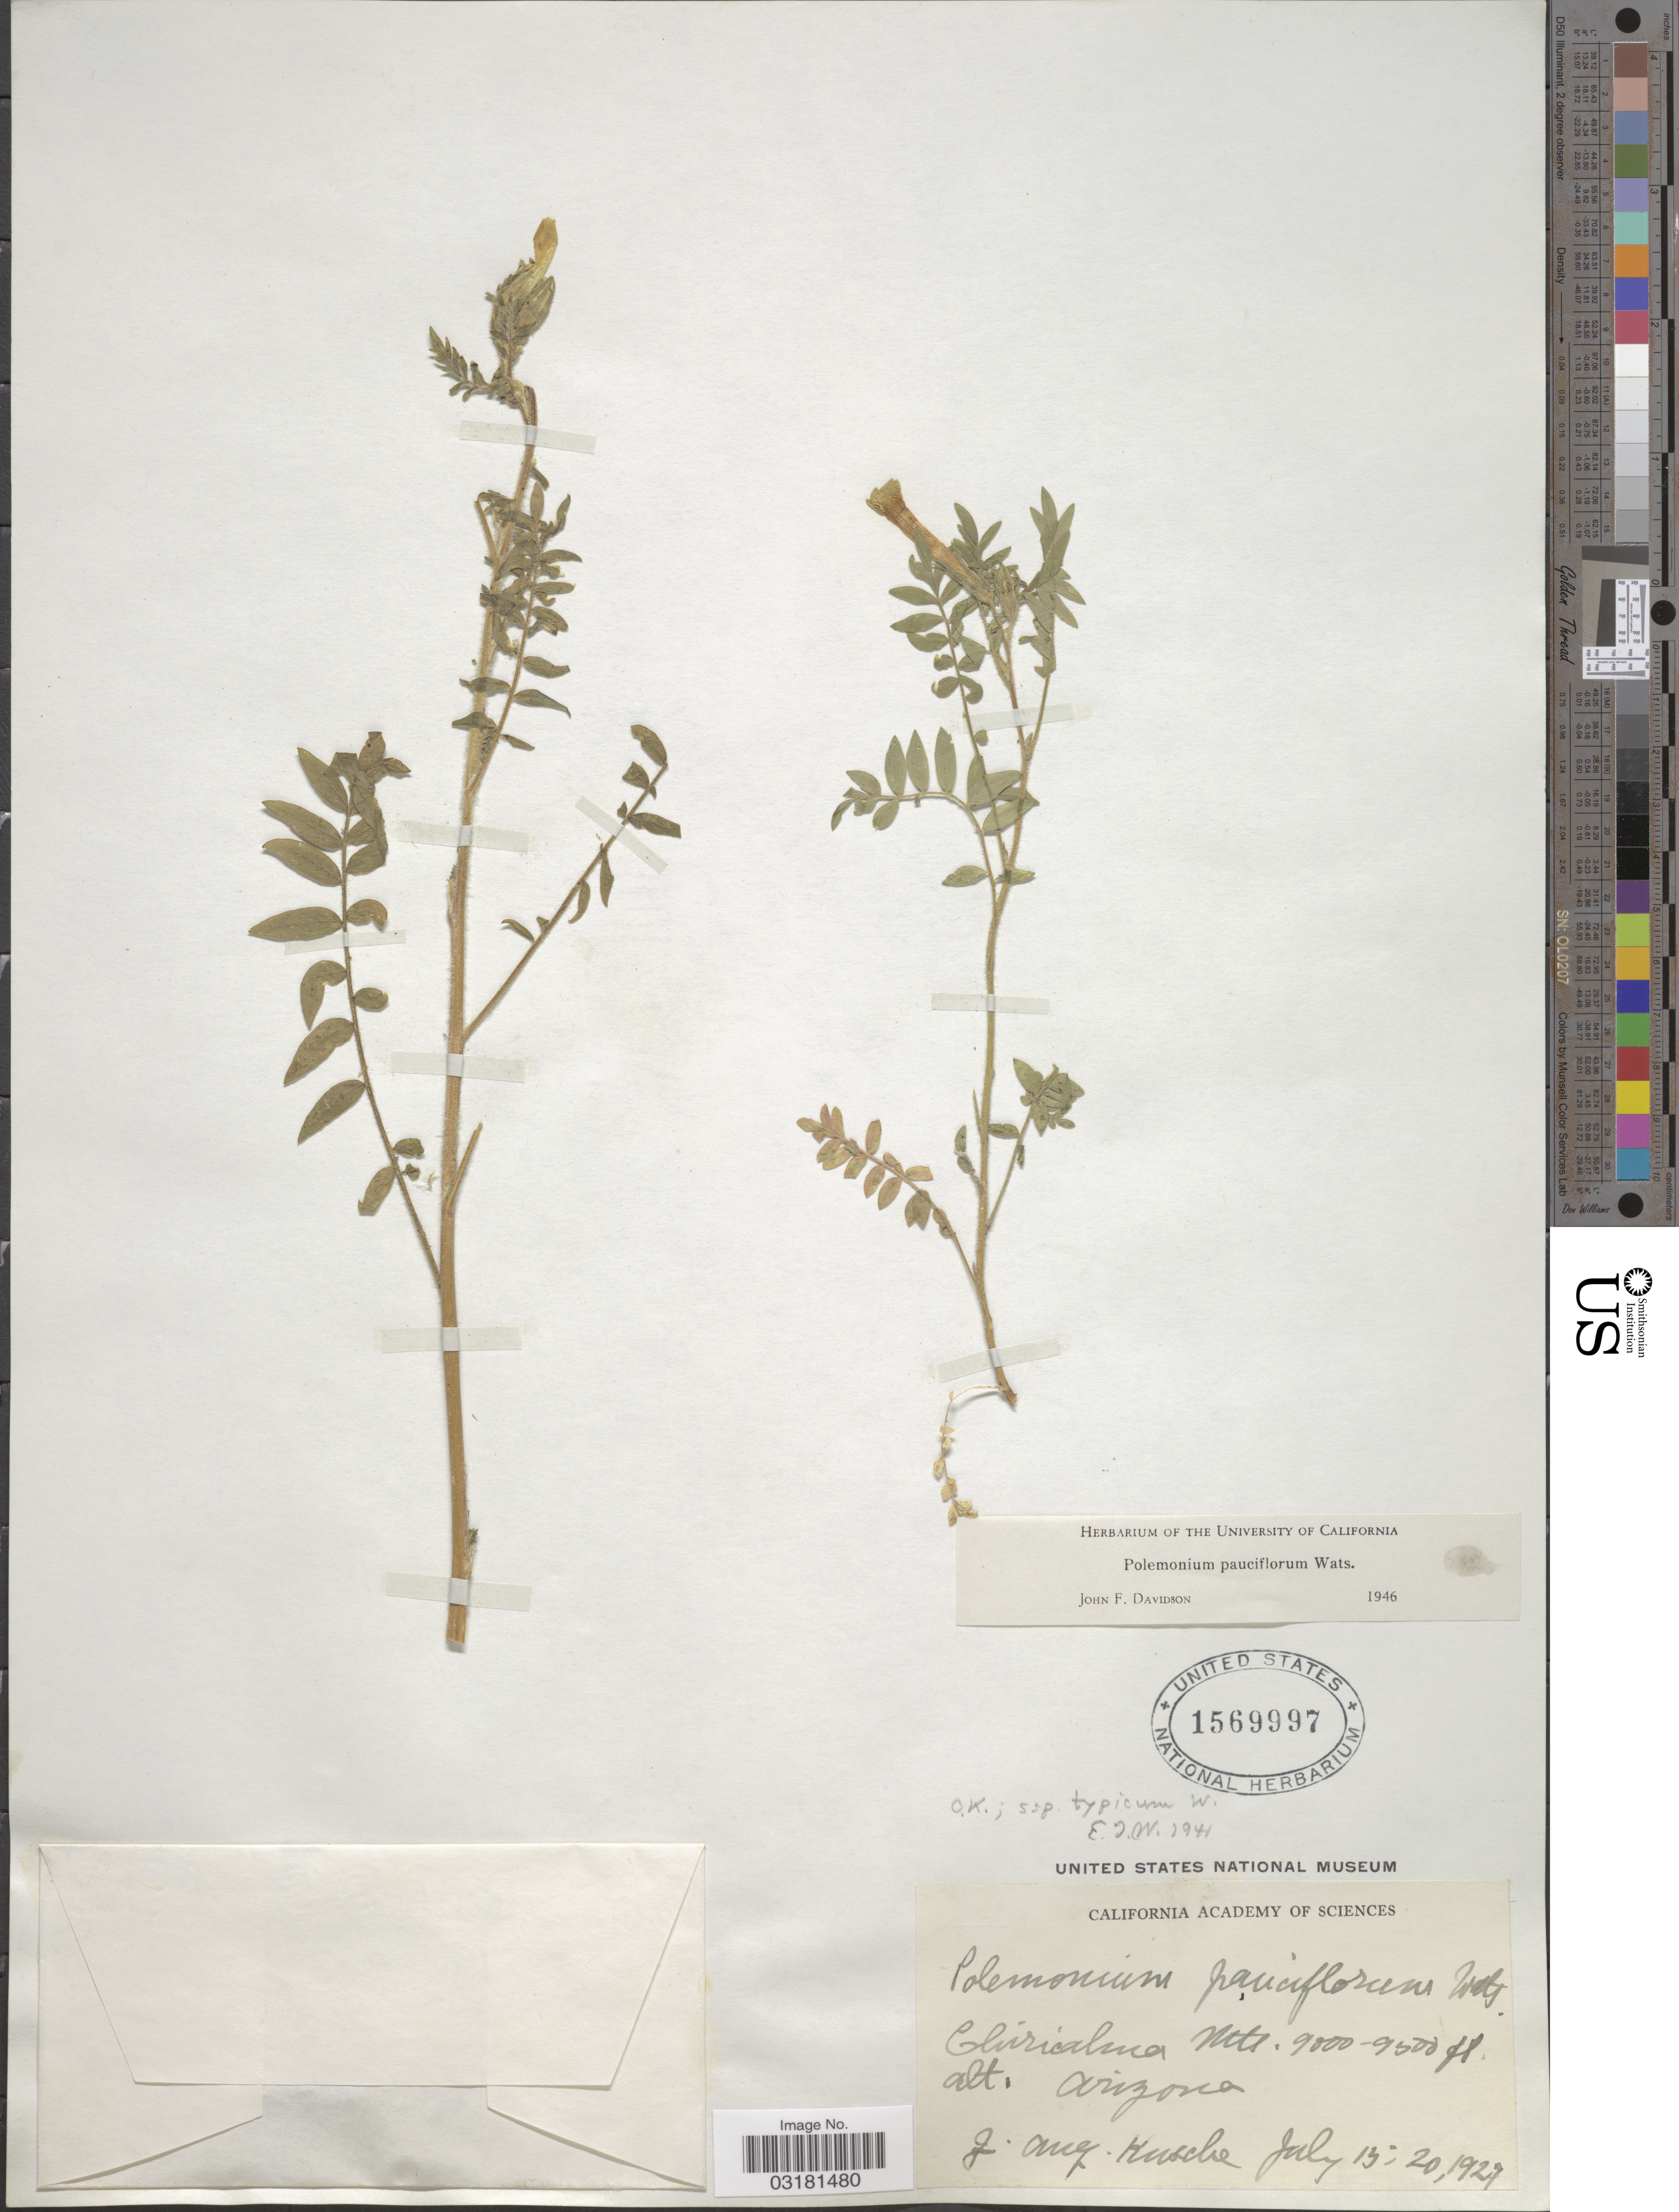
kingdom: Plantae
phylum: Tracheophyta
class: Magnoliopsida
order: Ericales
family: Polemoniaceae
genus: Polemonium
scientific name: Polemonium pauciflorum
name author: S. Watson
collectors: J. Kusche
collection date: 1927-07-15/1927-07-20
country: United States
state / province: Arizona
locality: Chiricahua Mts.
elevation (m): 2743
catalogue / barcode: US 1569997